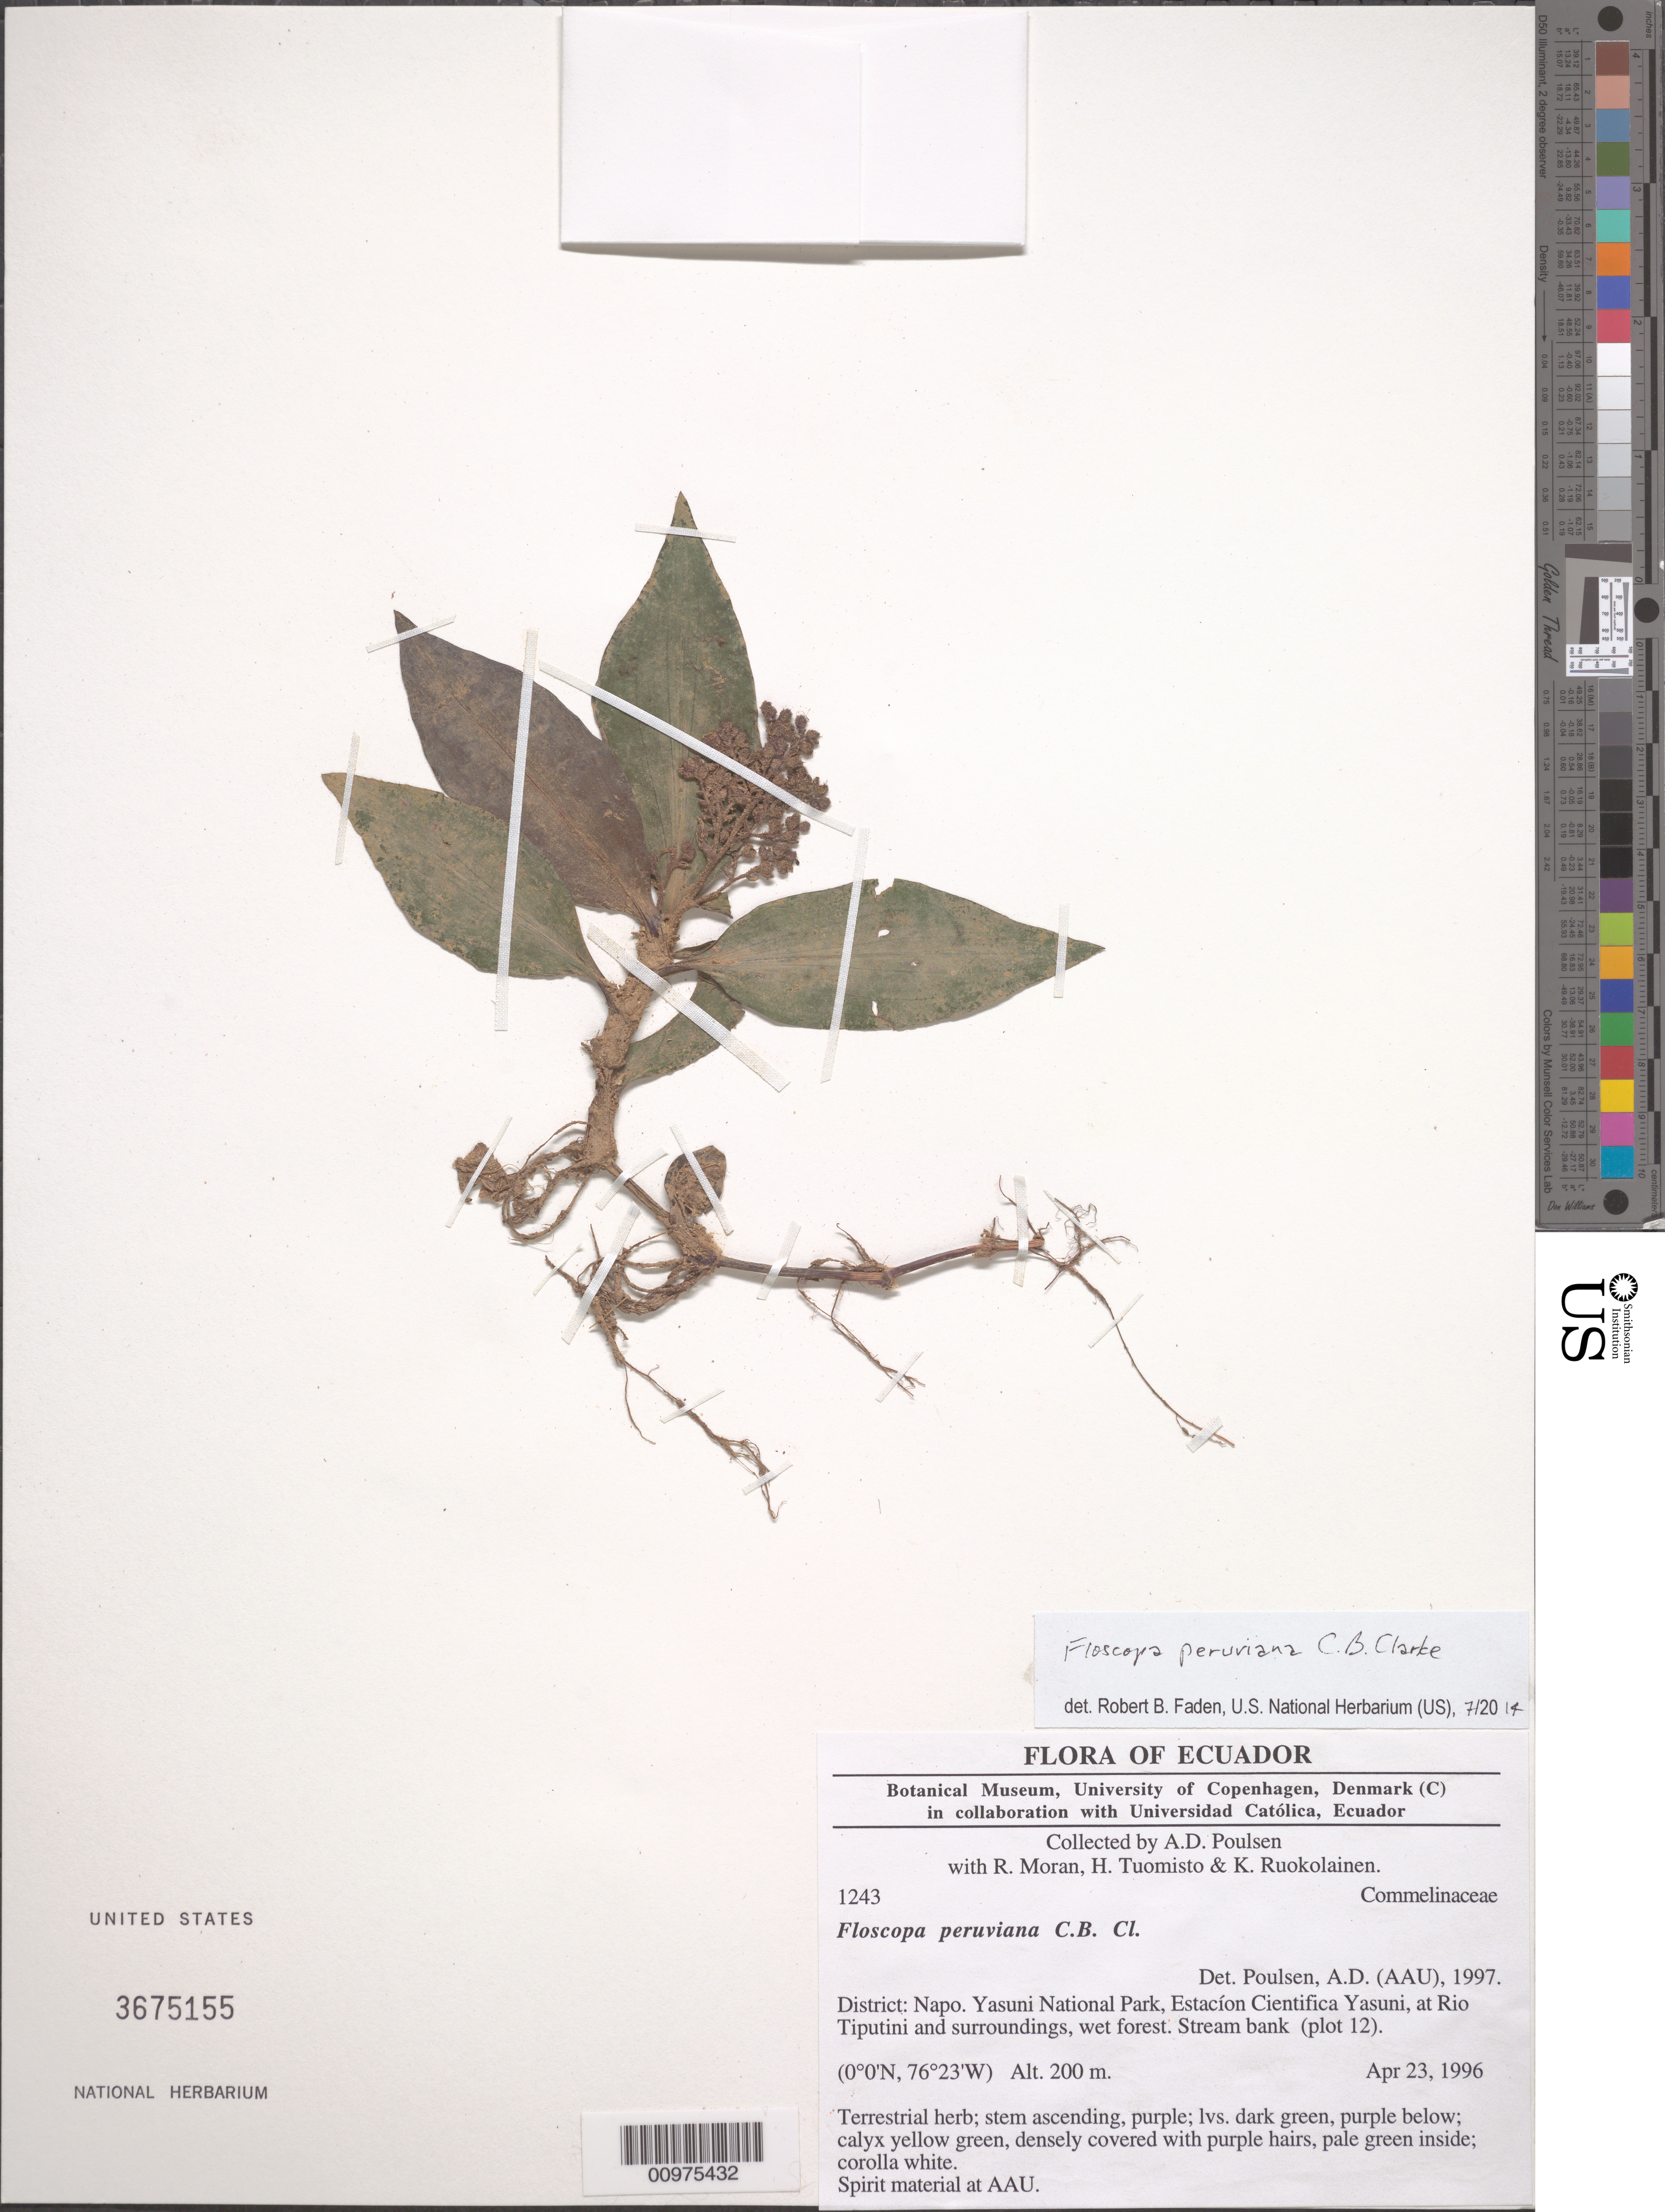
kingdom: Plantae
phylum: Tracheophyta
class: Liliopsida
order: Commelinales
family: Commelinaceae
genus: Floscopa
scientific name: Floscopa peruviana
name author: Hassk. ex C.B. Clarke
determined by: Faden, Robert B., (US), Smithsonian Institution - National Museum of Natural History (UNITED STATES)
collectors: A. Poulsen et al.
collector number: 1243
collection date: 1996-04-23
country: Ecuador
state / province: Napo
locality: Yasuni National Park, Estacíon Ceintifica Yasuni, at Rio Tiputini and surroundings, wet forest.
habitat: Strean bank (plot 12)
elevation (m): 200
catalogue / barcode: US 3675155